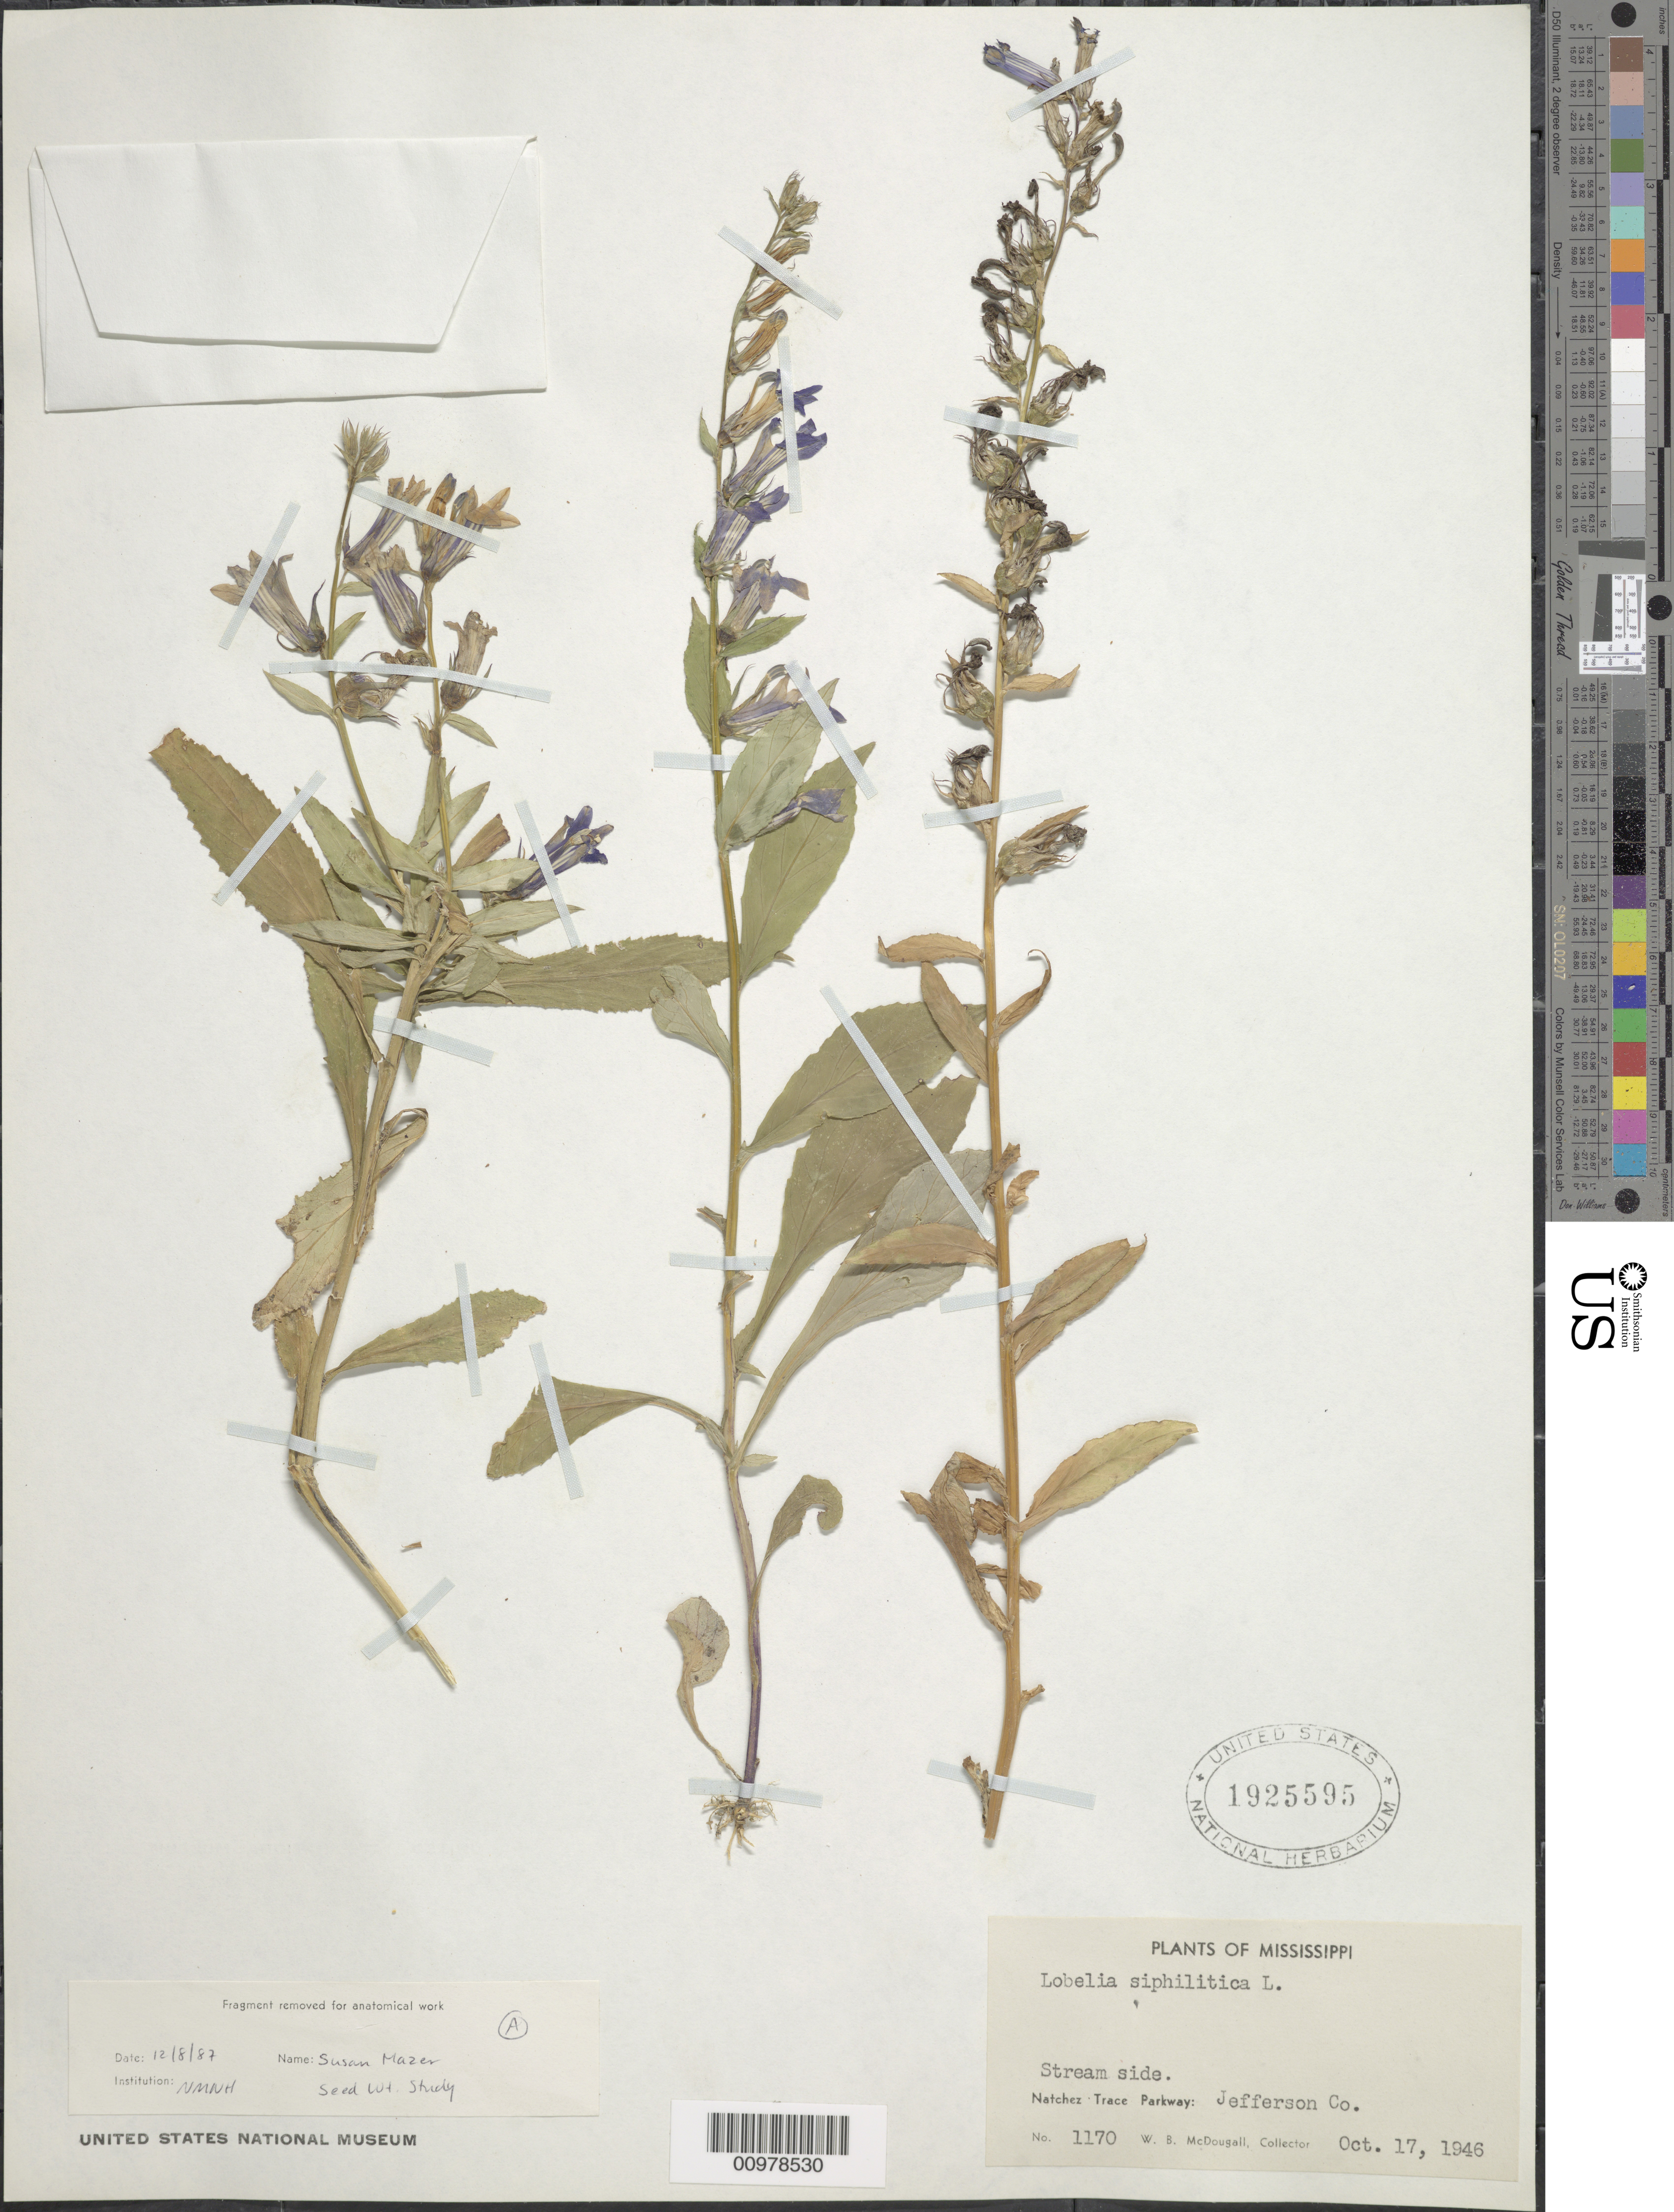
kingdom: Plantae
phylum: Tracheophyta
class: Magnoliopsida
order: Asterales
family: Campanulaceae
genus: Lobelia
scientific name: Lobelia siphilitica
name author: L.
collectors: W. B. McDougall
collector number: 1170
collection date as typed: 17 Oct 1946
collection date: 1946-10-17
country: United States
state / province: Mississippi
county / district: Jefferson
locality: Natchez trace parkway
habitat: streamside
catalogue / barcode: US 1925595